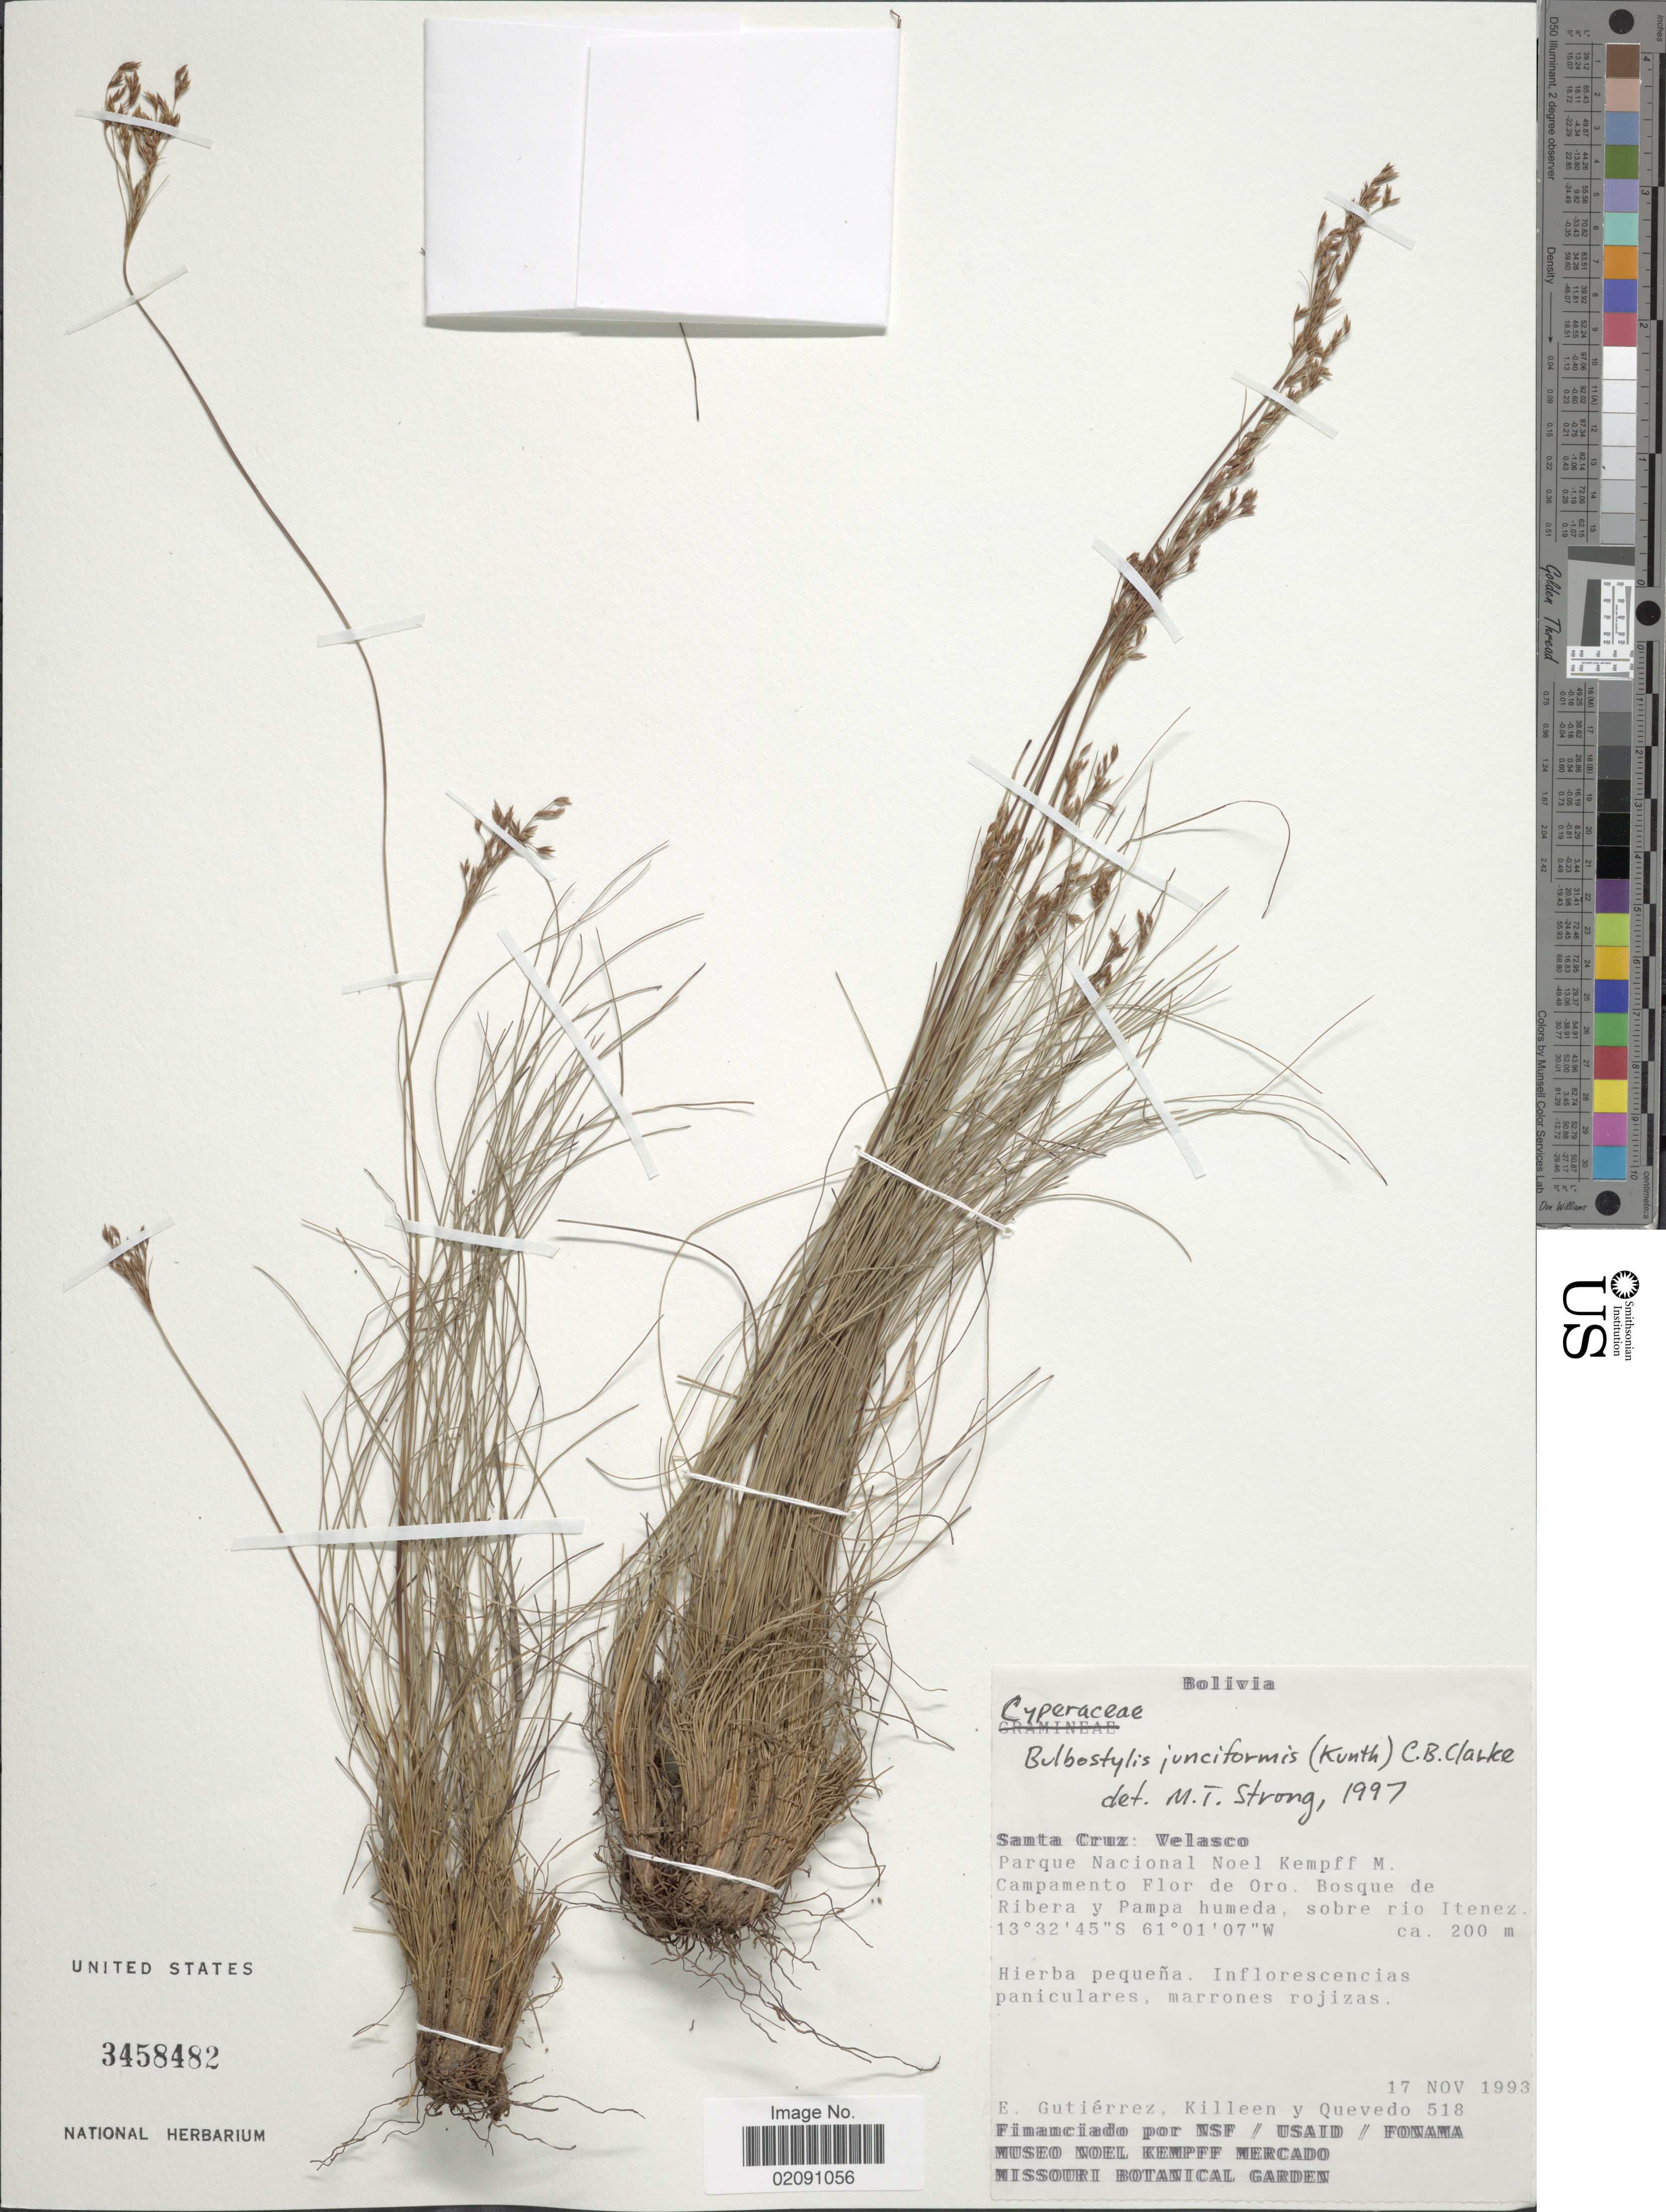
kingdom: Plantae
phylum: Tracheophyta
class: Liliopsida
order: Poales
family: Cyperaceae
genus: Bulbostylis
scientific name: Bulbostylis junciformis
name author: (Kunth) C.B. Clarke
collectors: E. Gutiérrez, Killeen, -- & -- Quevedo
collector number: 518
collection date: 1993-11-17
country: Bolivia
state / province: Santa Cruz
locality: Velasco, Parque Nacional Kempff M. Campamento Flor de Oro, Bosque de Ribera y Pampa humeda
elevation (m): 200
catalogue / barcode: US 3458482